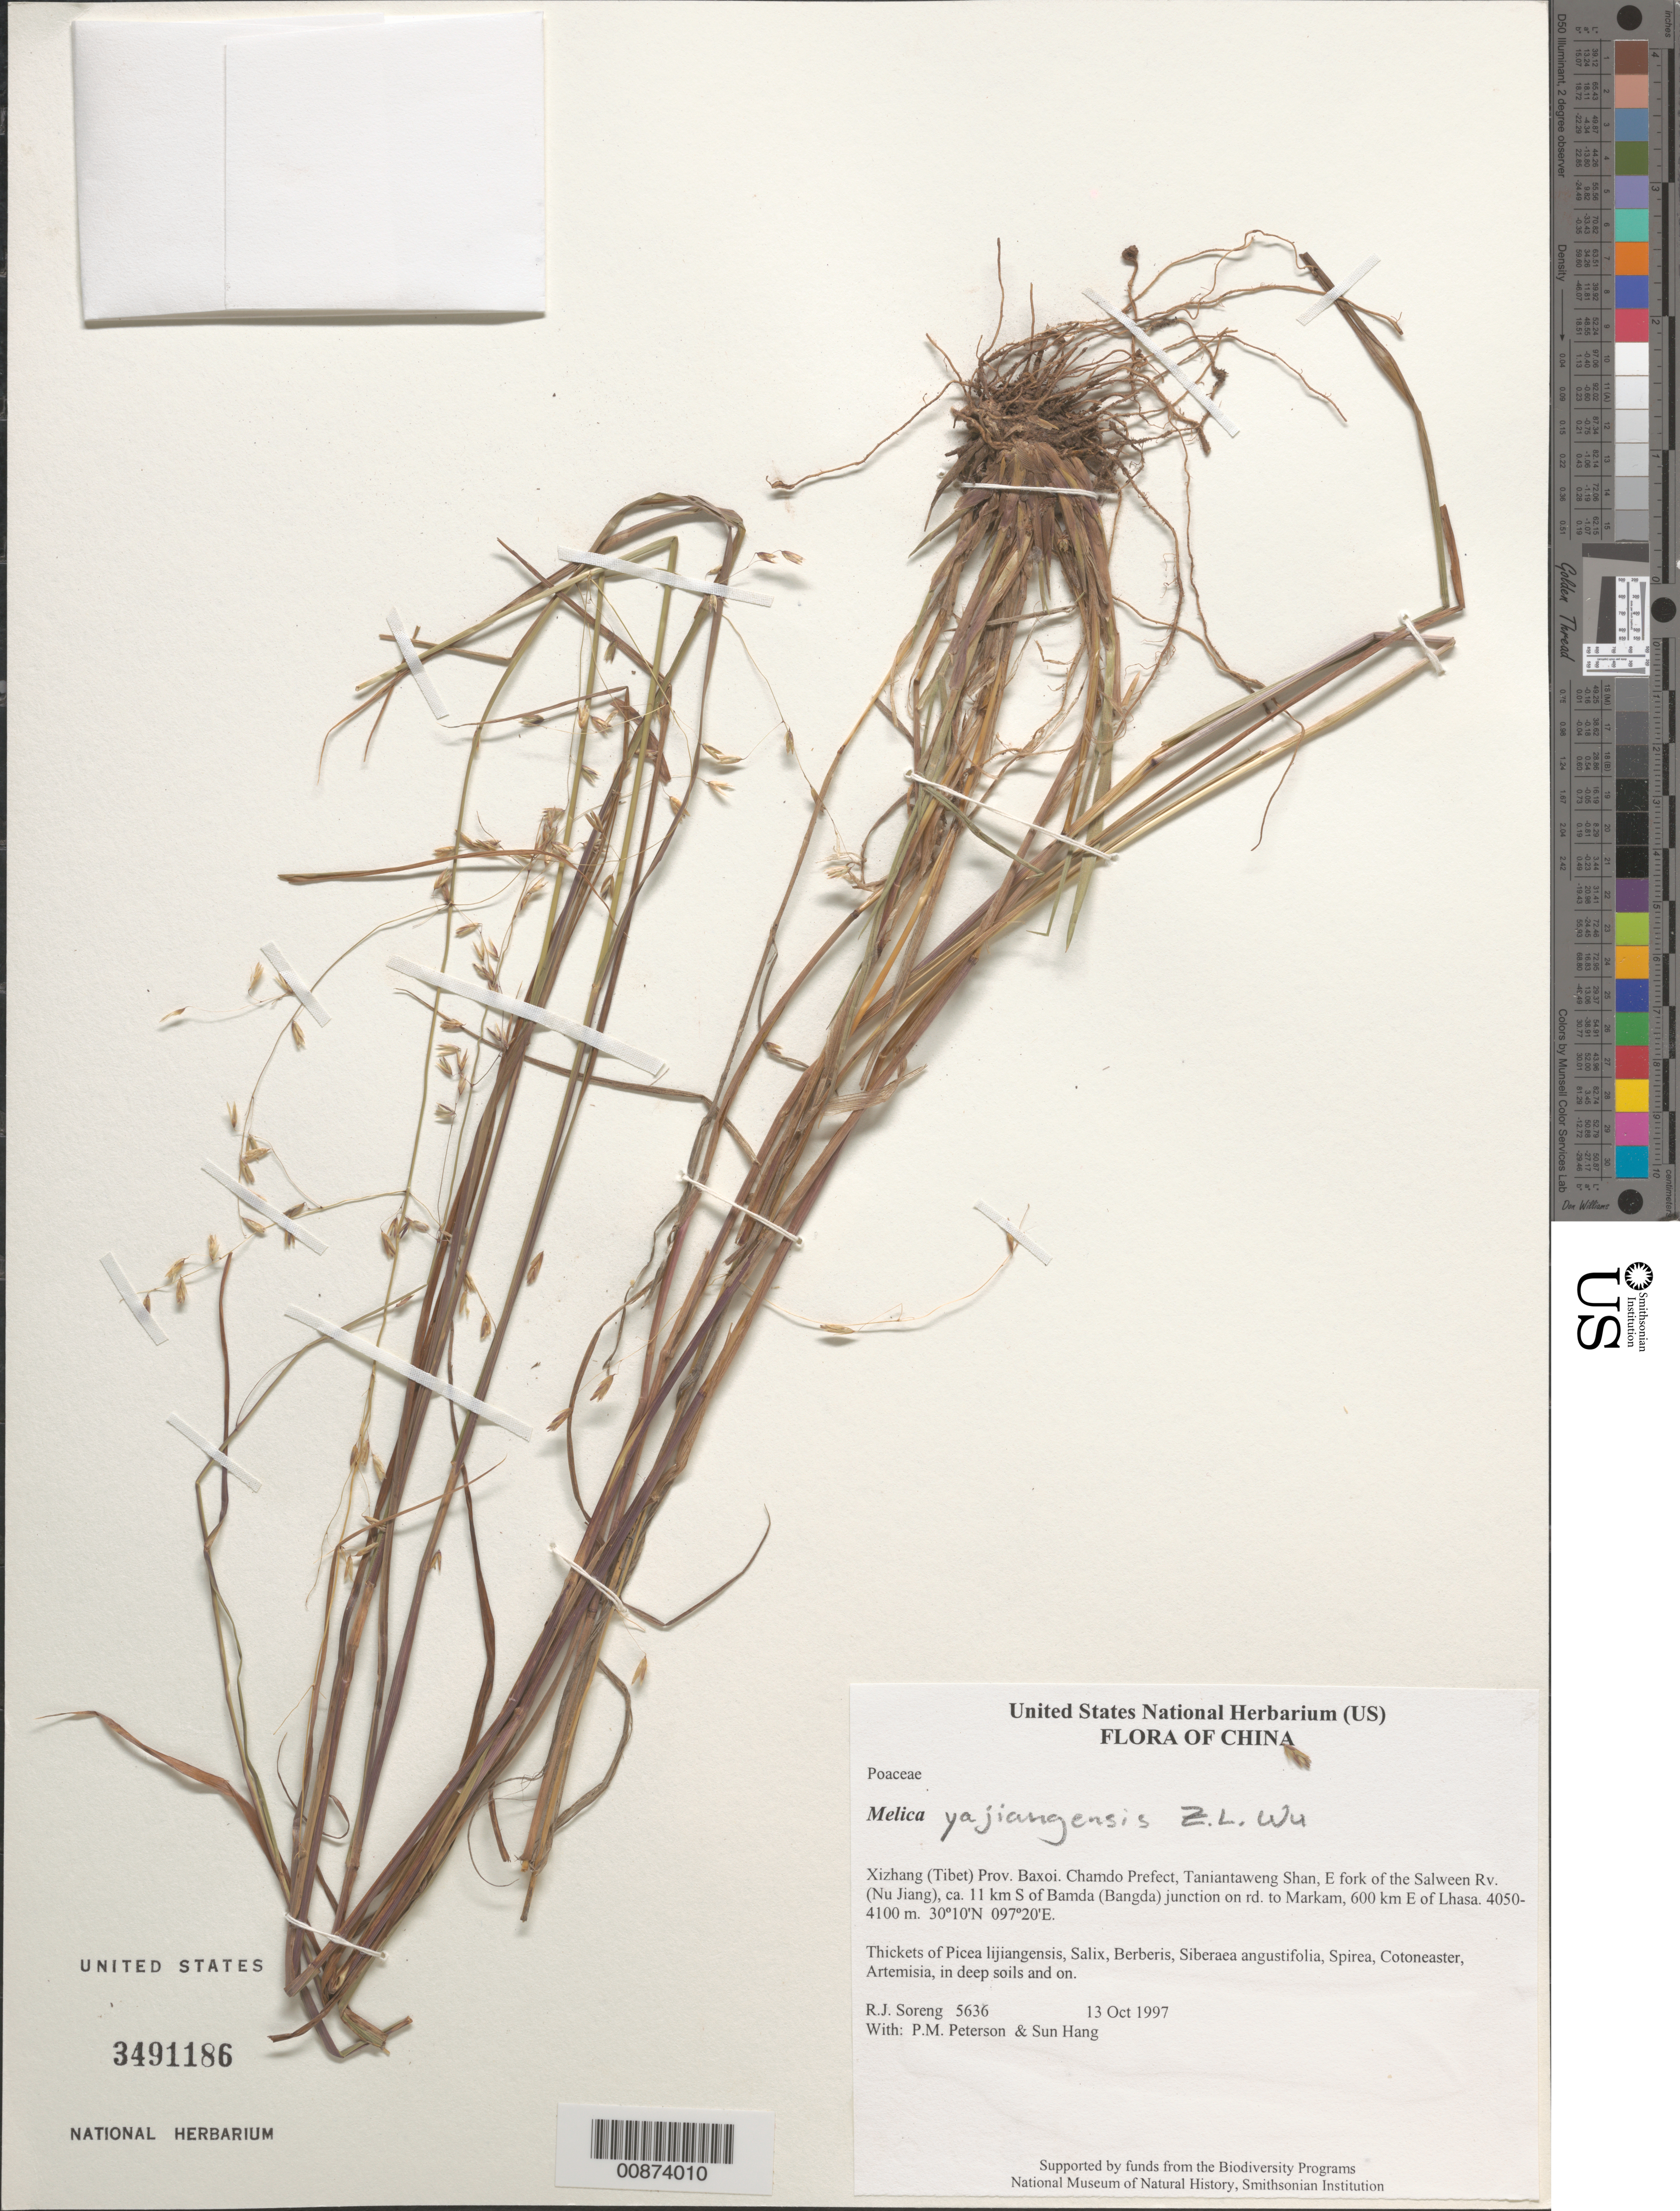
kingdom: Plantae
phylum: Tracheophyta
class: Liliopsida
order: Poales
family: Poaceae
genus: Melica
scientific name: Melica yajiangensis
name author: Z.L. Wu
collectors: R. J. Soreng, P. M. Peterson & Sun Hang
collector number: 5636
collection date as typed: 13 Oct 1997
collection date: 1997-10-13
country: China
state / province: Xizang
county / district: Baxoi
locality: Chamdo Prefect, Taniantaweng Shan, E fork of the Salween Rv. (Nu Jiang), ca. 11 km S of Bamda (Bangda) junction on rd. to Markam, 600 km E of Lhasa.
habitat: Thickets of Picea lijiangensis, Salix, Berberis, Siberaea angustifolia, Spirea, Cotoneaster, Artemisia, in deep soils and on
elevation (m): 4050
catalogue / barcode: US 3491186